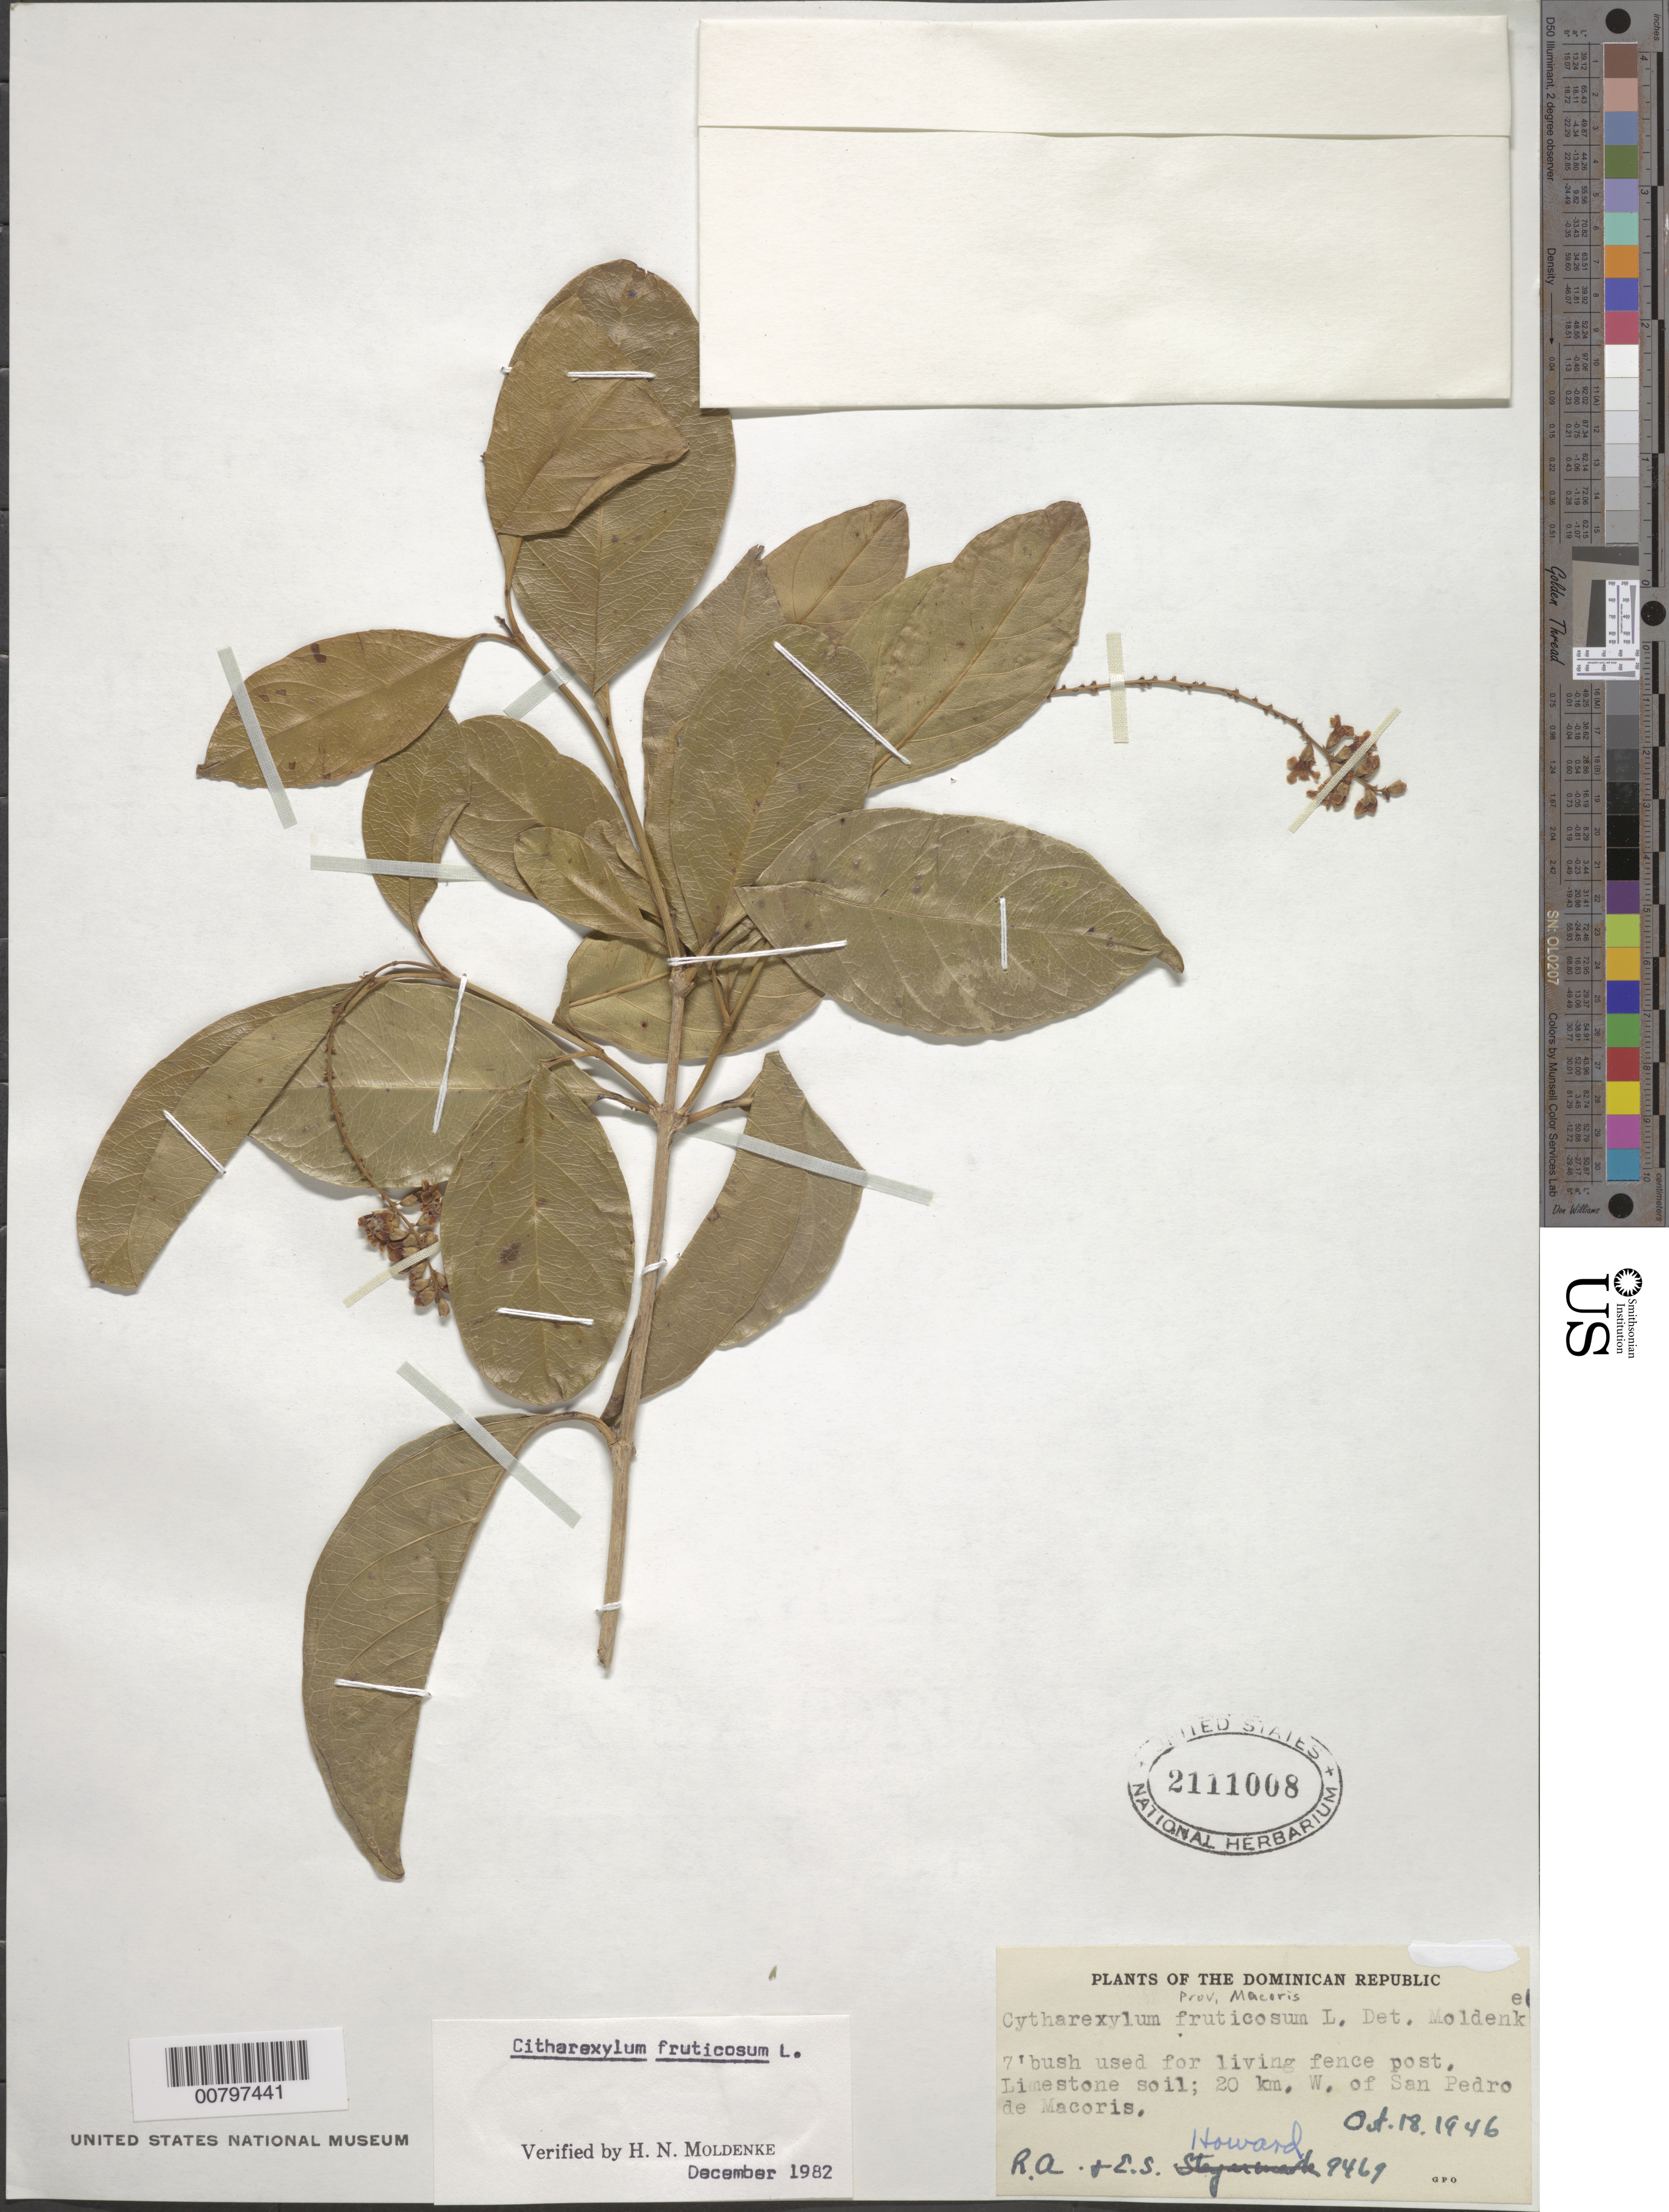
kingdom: Plantae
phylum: Tracheophyta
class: Magnoliopsida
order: Lamiales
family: Verbenaceae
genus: Citharexylum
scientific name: Citharexylum spinosum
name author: L.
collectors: R. A. Howard & E. S. Howard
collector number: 9469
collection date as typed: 18 Oct 1946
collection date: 1946-10-18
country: Dominican Republic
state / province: San Pedro de Macoris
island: Hispaniola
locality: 20 kms W of San Pedro de Macoris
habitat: In limestone soil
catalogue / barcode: US 2111008